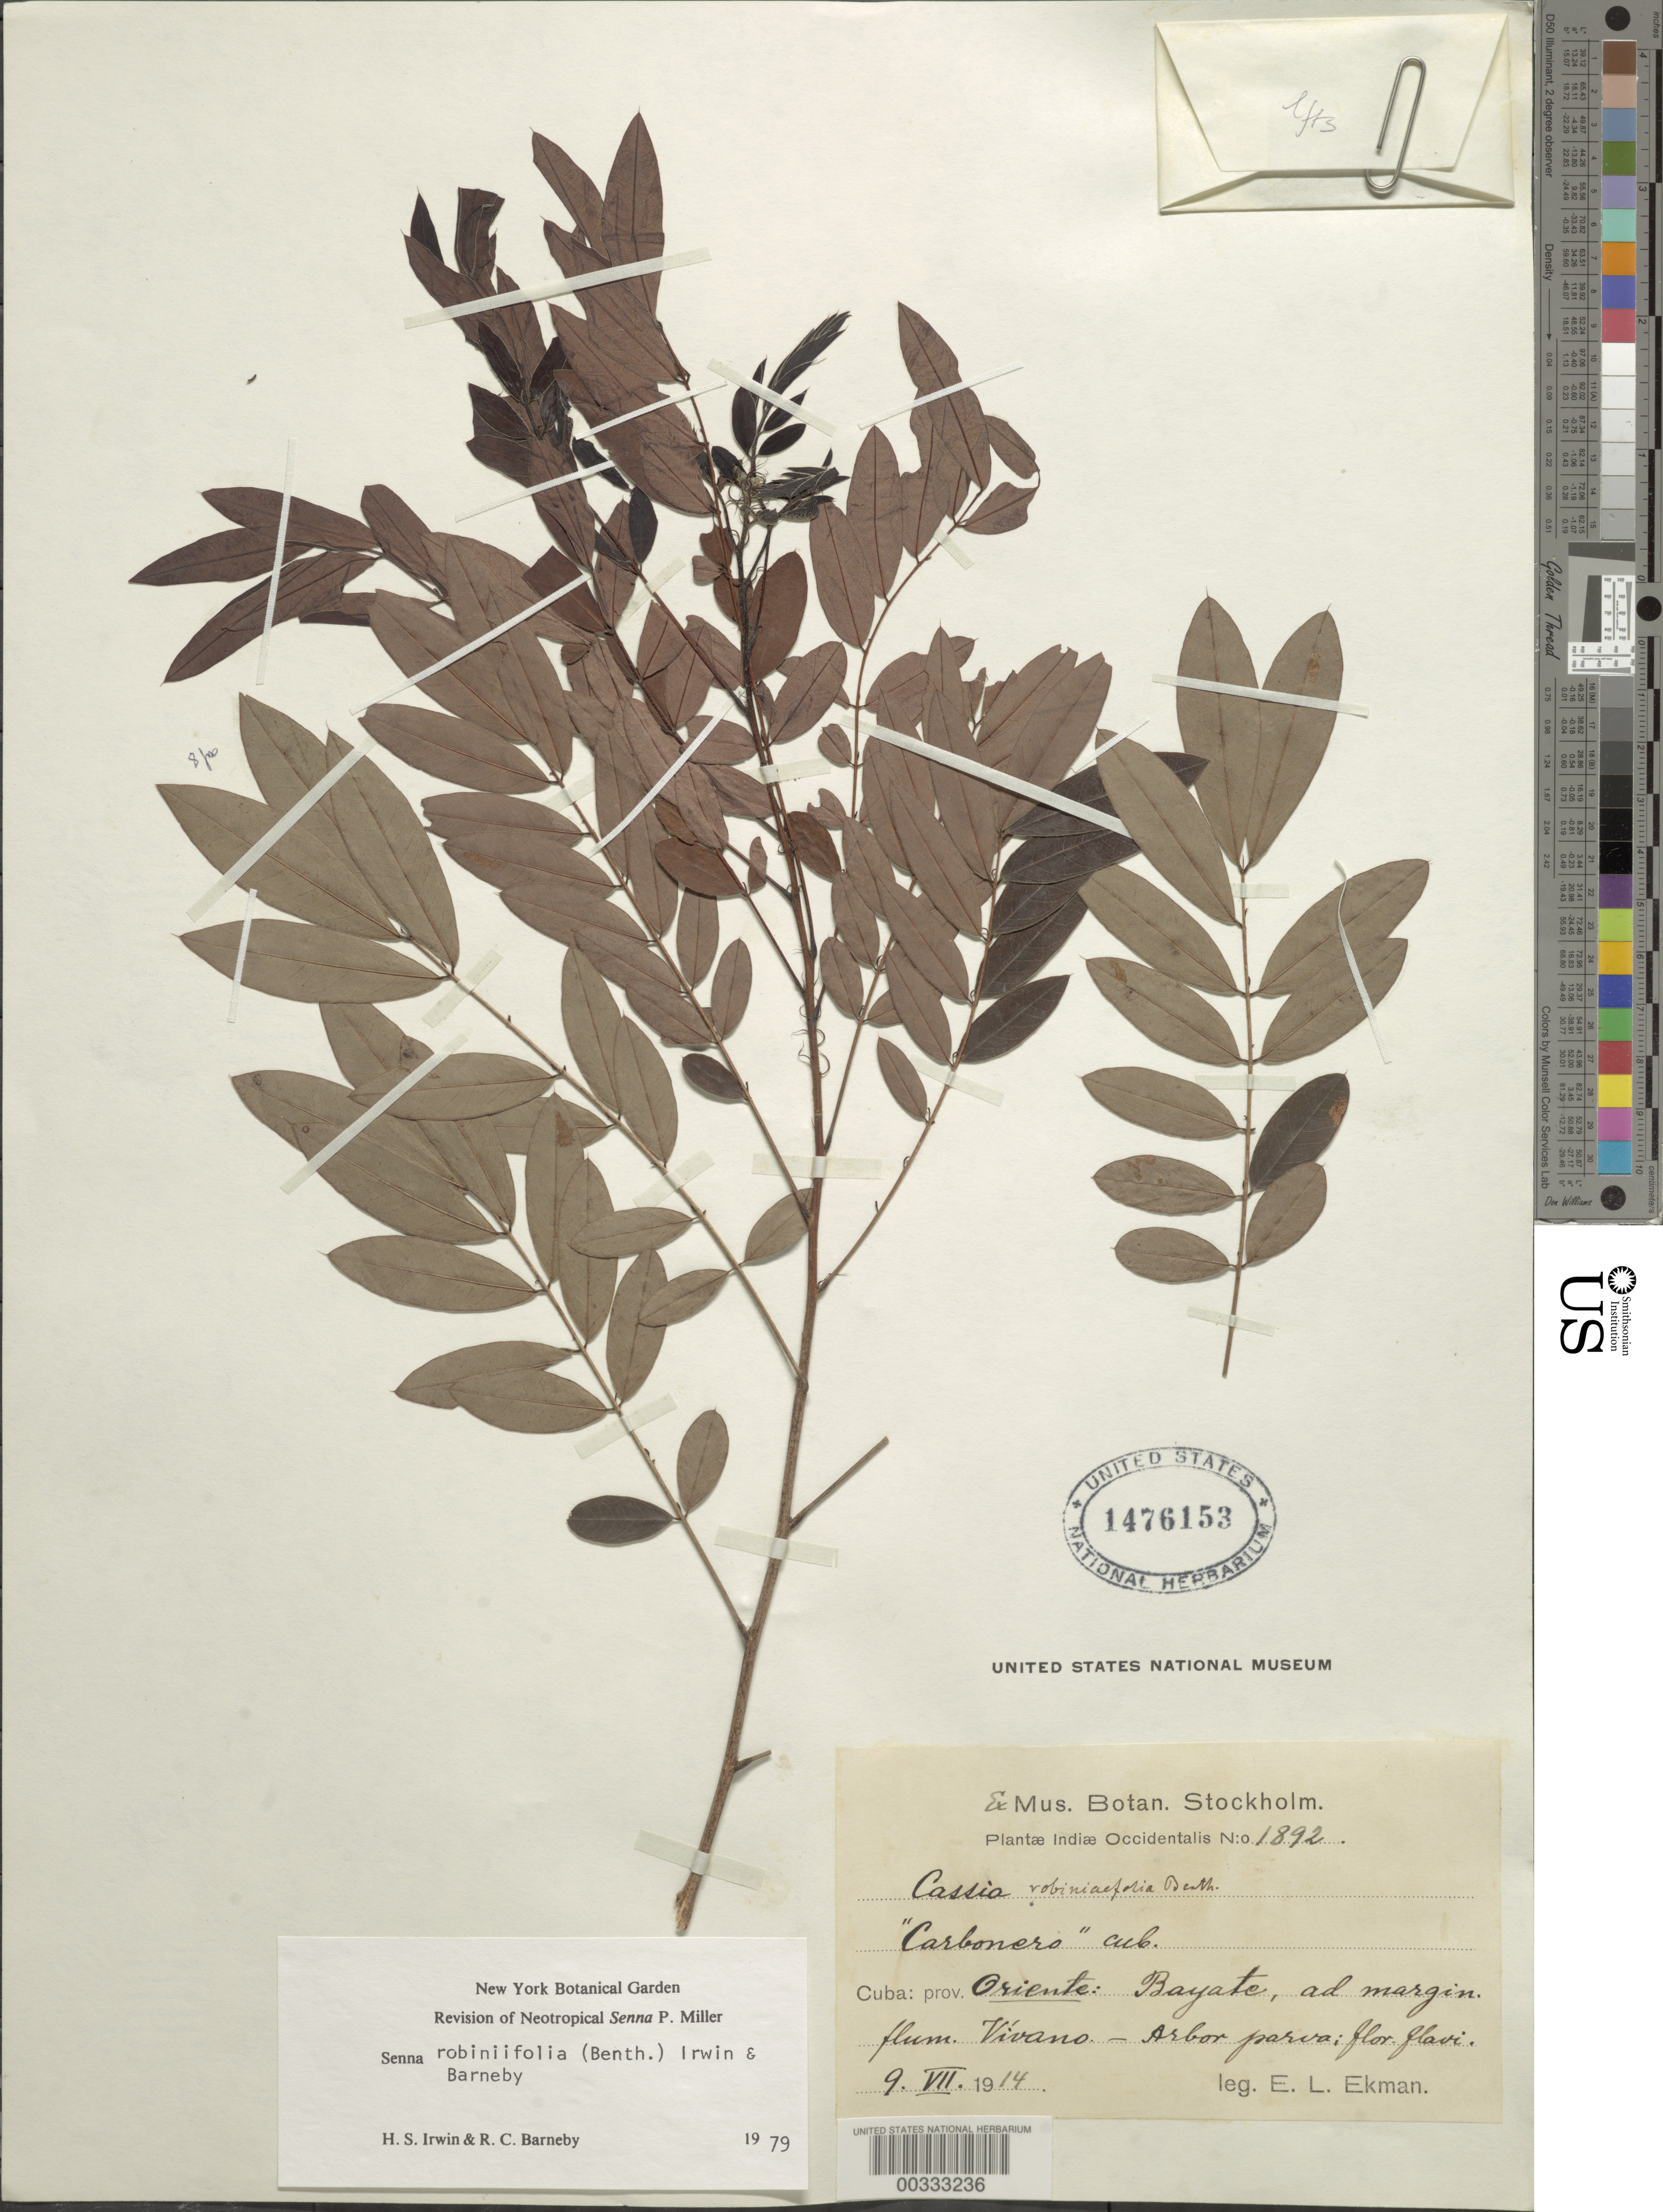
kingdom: Plantae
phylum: Tracheophyta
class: Magnoliopsida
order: Fabales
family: Fabaceae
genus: Senna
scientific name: Senna robiniifolia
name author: (Benth.) H.S. Irwin & Barneby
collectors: E. L. Ekman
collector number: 1892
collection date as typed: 09 Jul 1914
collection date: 1914-07-09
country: Cuba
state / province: Oriente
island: Greater Antilles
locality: Bayate, vivano river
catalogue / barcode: US 1476153